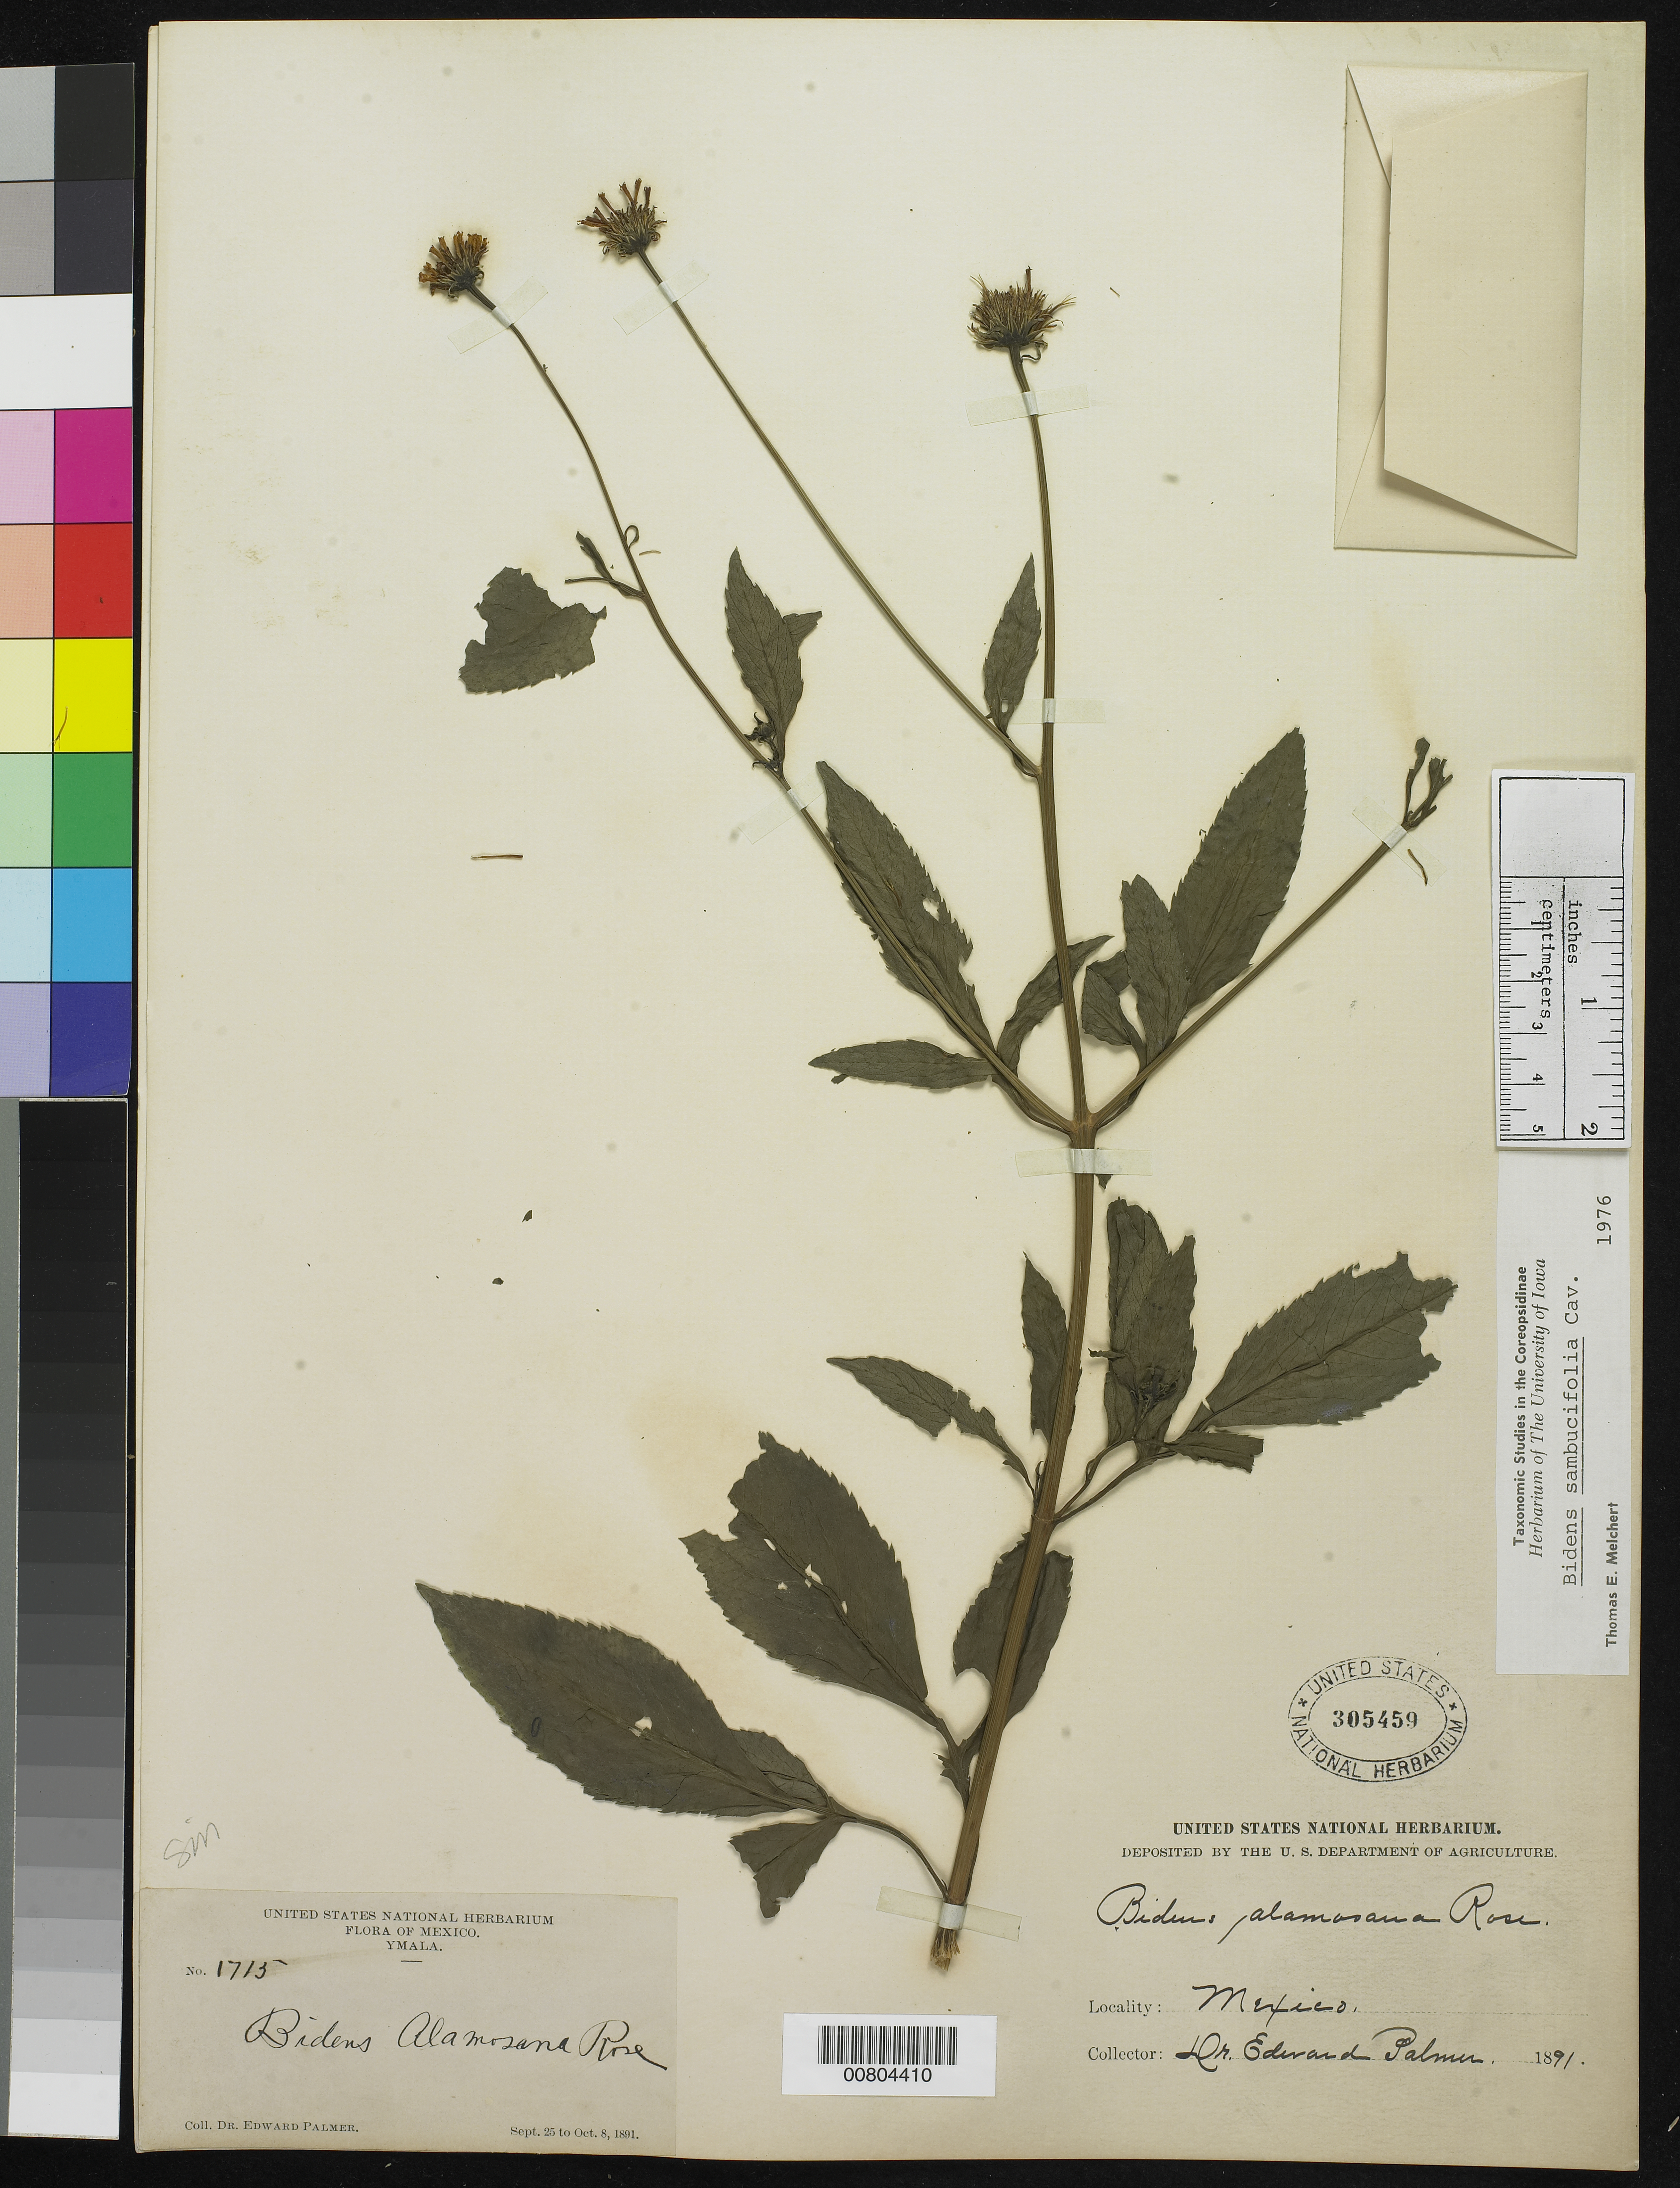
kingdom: Plantae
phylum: Tracheophyta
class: Magnoliopsida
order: Asterales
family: Asteraceae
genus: Bidens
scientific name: Bidens sambucifolia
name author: Cav.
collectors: E. Palmer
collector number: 1715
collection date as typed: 25 Sep 1891 to 08 Oct 1891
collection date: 1891-09-25/1891-10-08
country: Mexico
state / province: Sinaloa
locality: Ymala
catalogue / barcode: US 305459